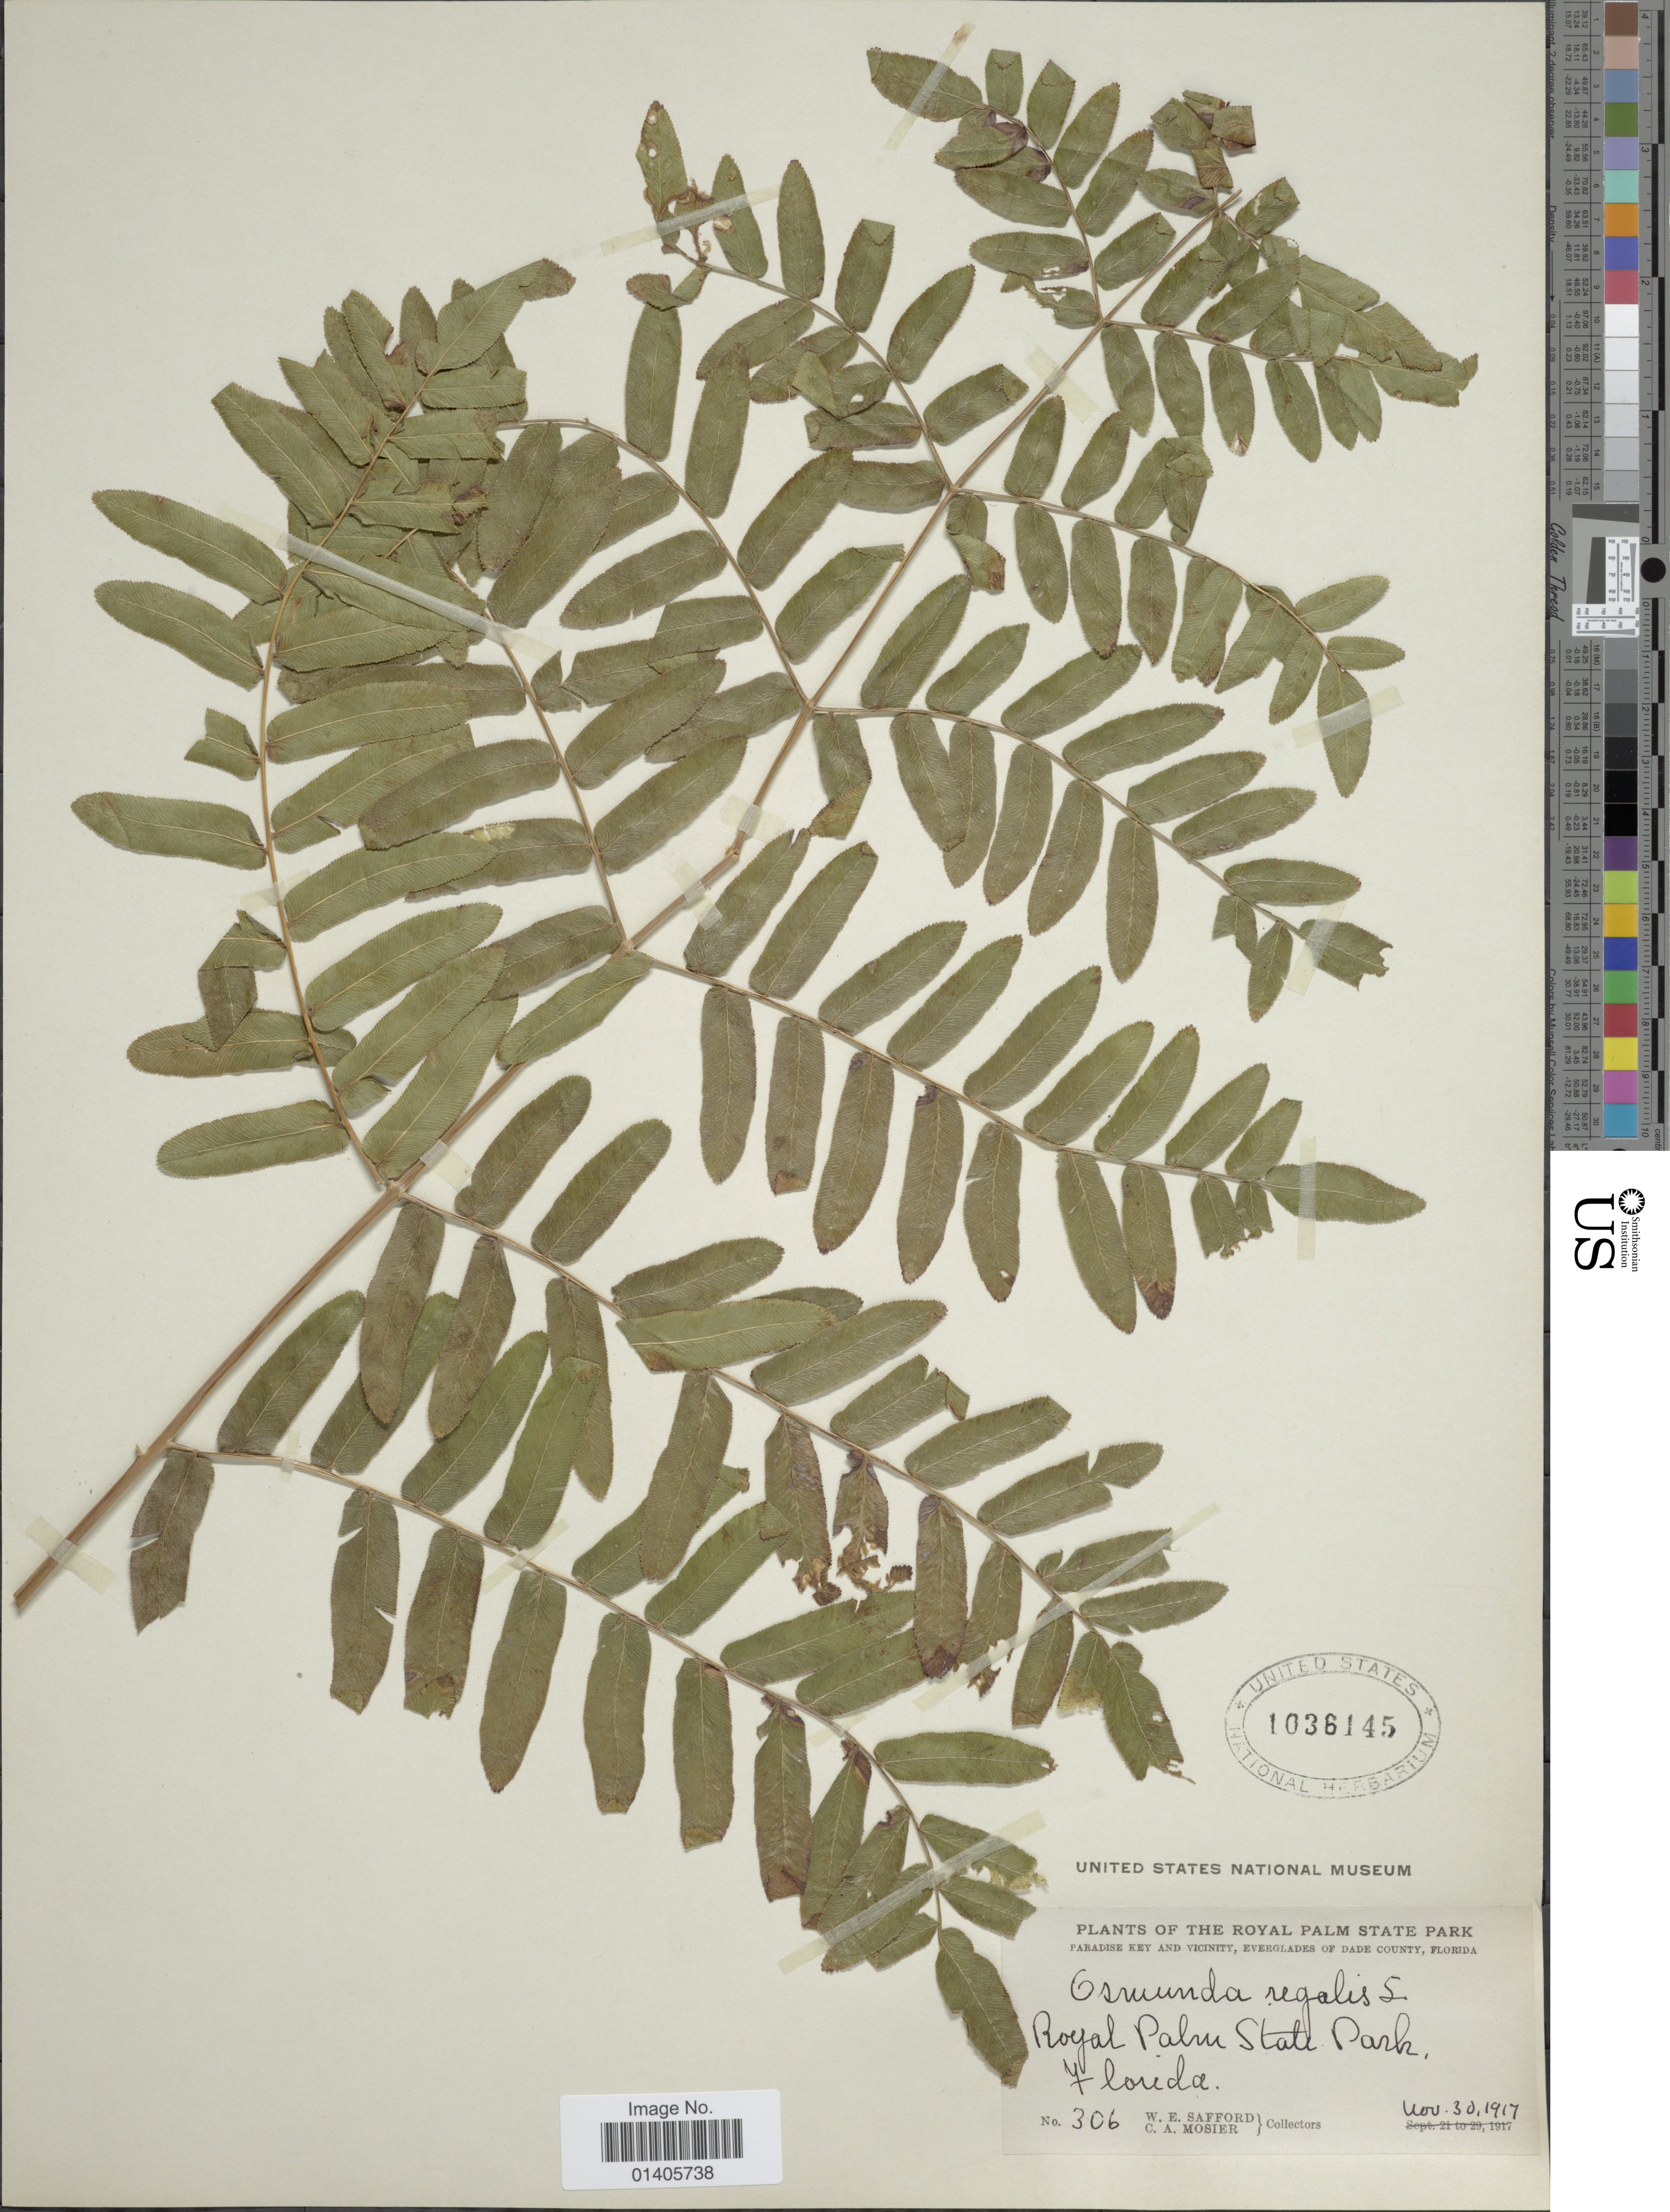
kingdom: Plantae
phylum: Tracheophyta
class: Polypodiopsida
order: Osmundales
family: Osmundaceae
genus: Osmunda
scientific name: Osmunda regalis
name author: L.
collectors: W. E. Safford & C. A. Mosier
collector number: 306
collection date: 1917-11-30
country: United States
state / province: Florida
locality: The Royal Palm State Park, Paradise Key and vicinity, Everglades of Dade County, Royal Palm State Park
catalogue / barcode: US 1036145